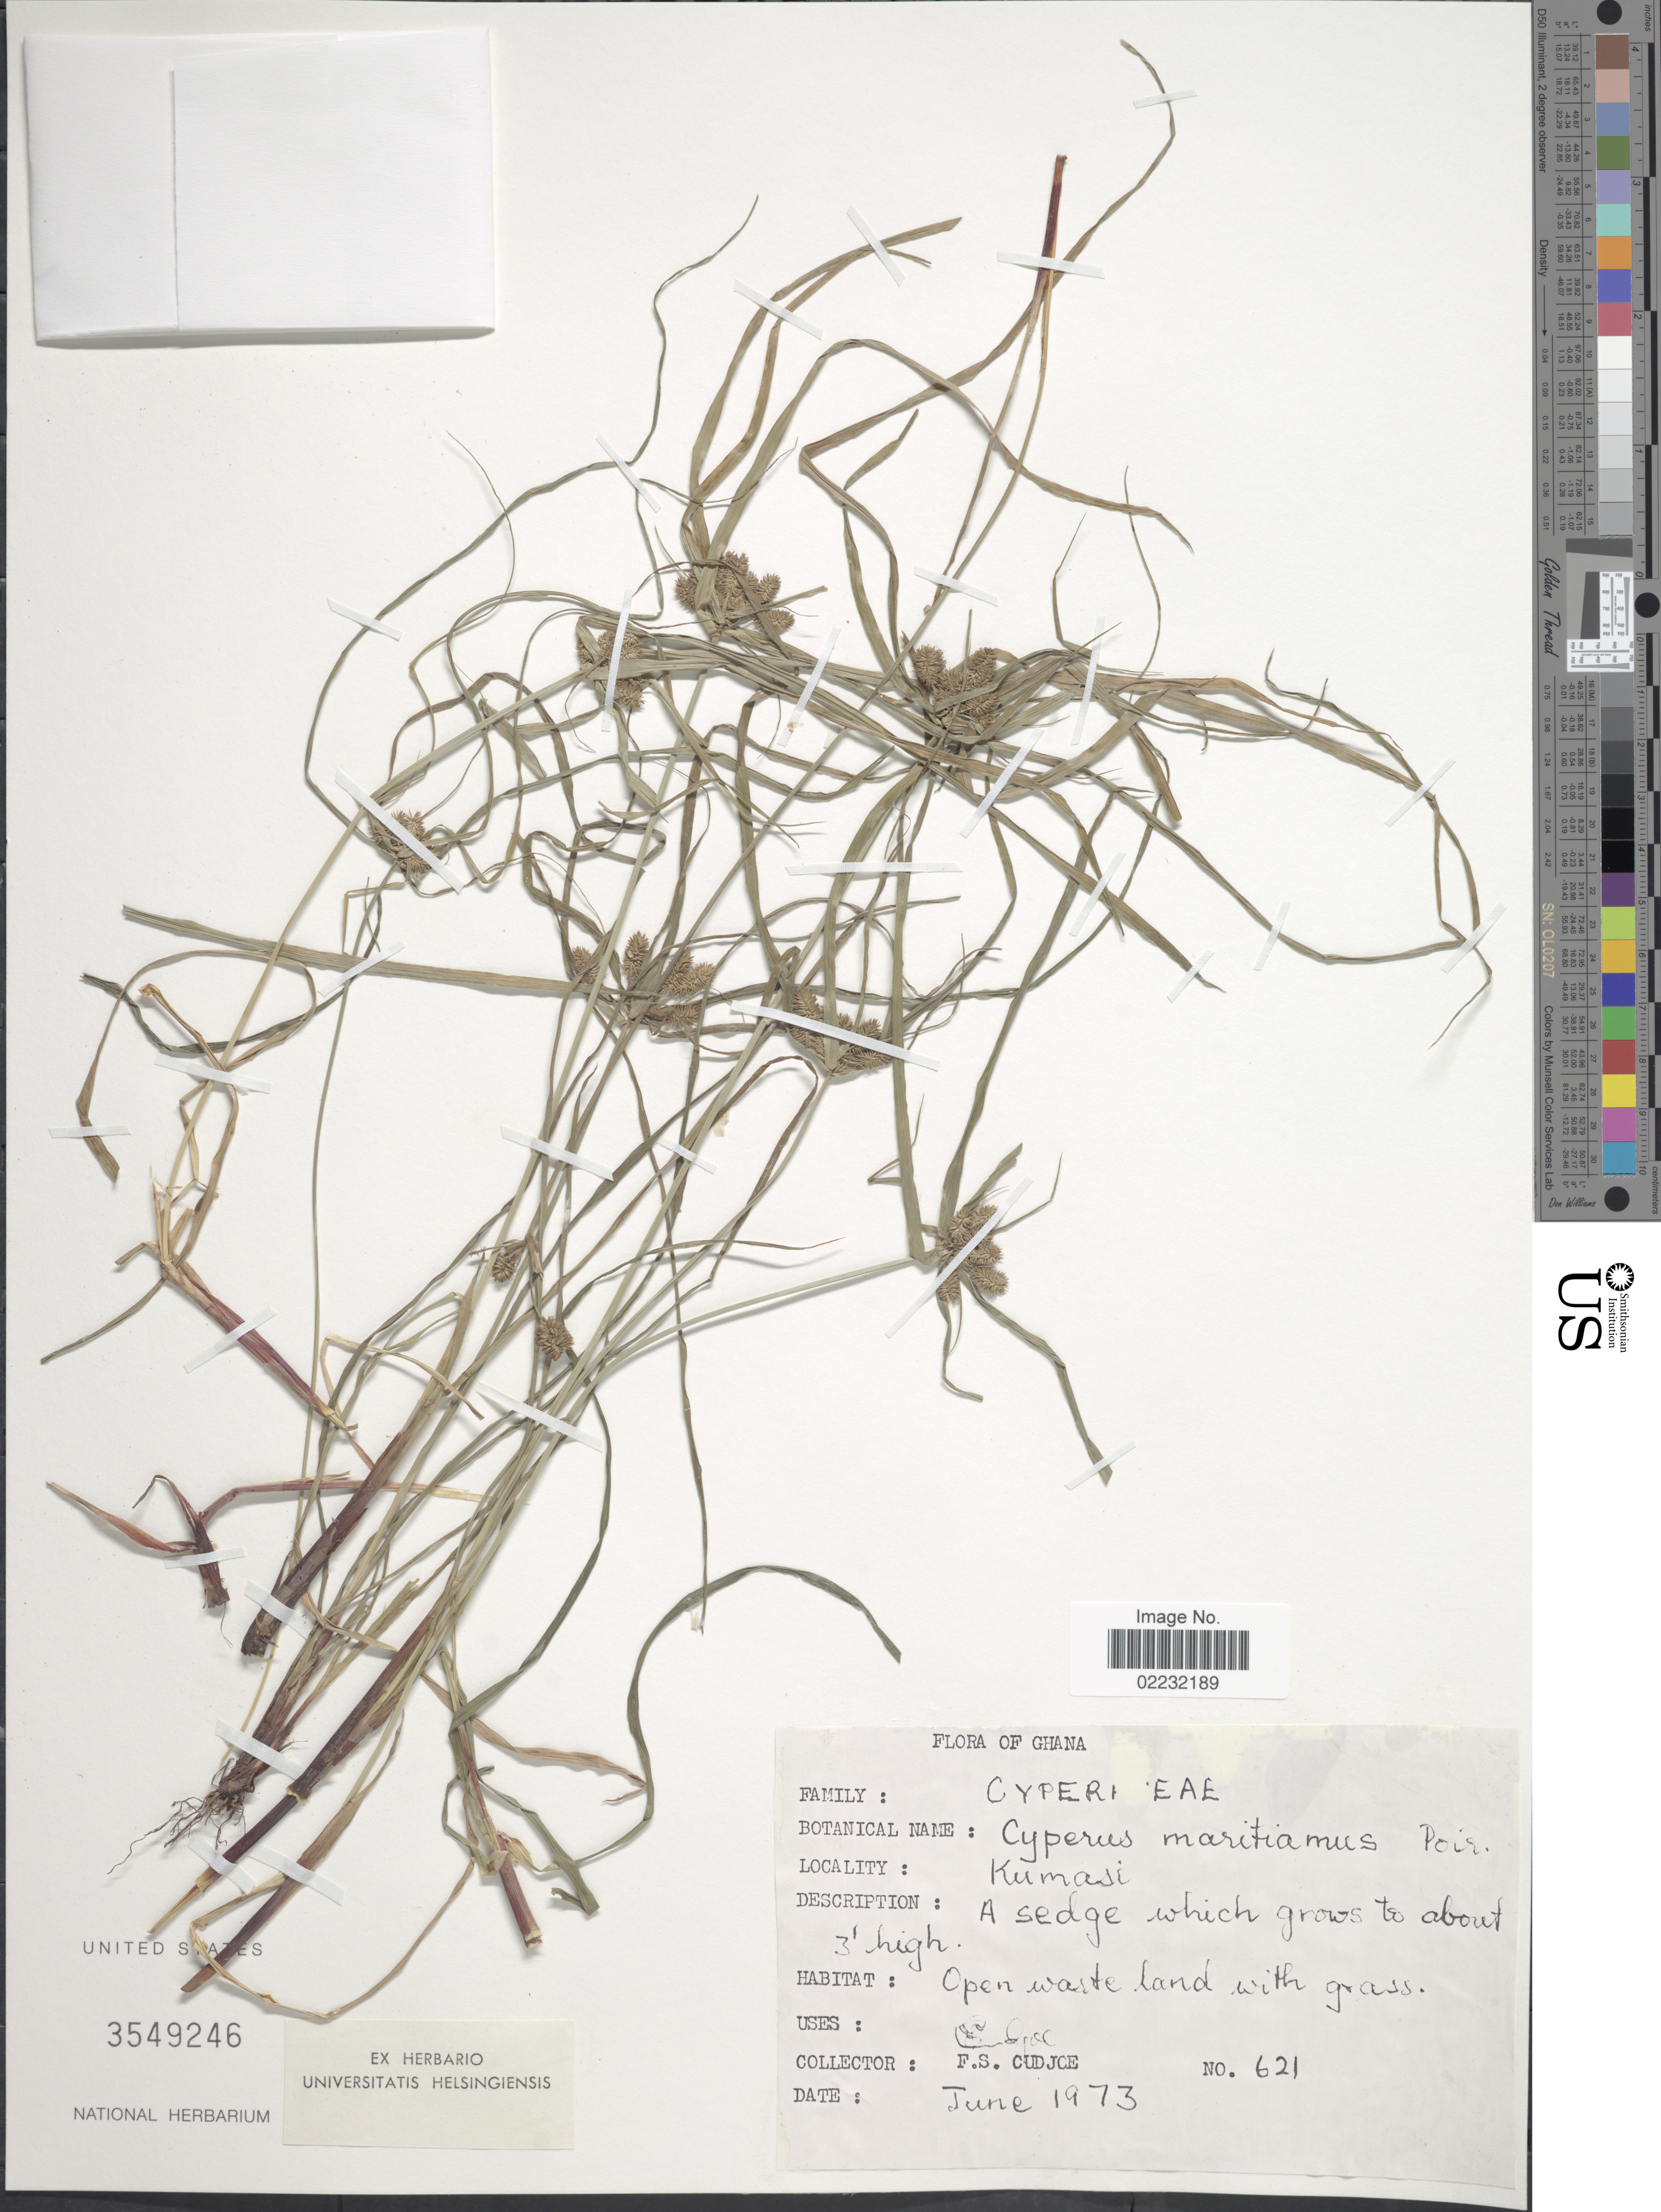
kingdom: Plantae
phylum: Tracheophyta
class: Liliopsida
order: Poales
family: Cyperaceae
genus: Cyperus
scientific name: Cyperus cyperoides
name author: (L.) Kuntze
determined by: Strong, Mark T., (BOT), Smithsonian Institution - National Museum of Natural History (UNITED STATES)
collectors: F. Cudjoe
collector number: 621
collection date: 1973-06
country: Ghana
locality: Kumasi, open waste land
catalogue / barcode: US 3549246